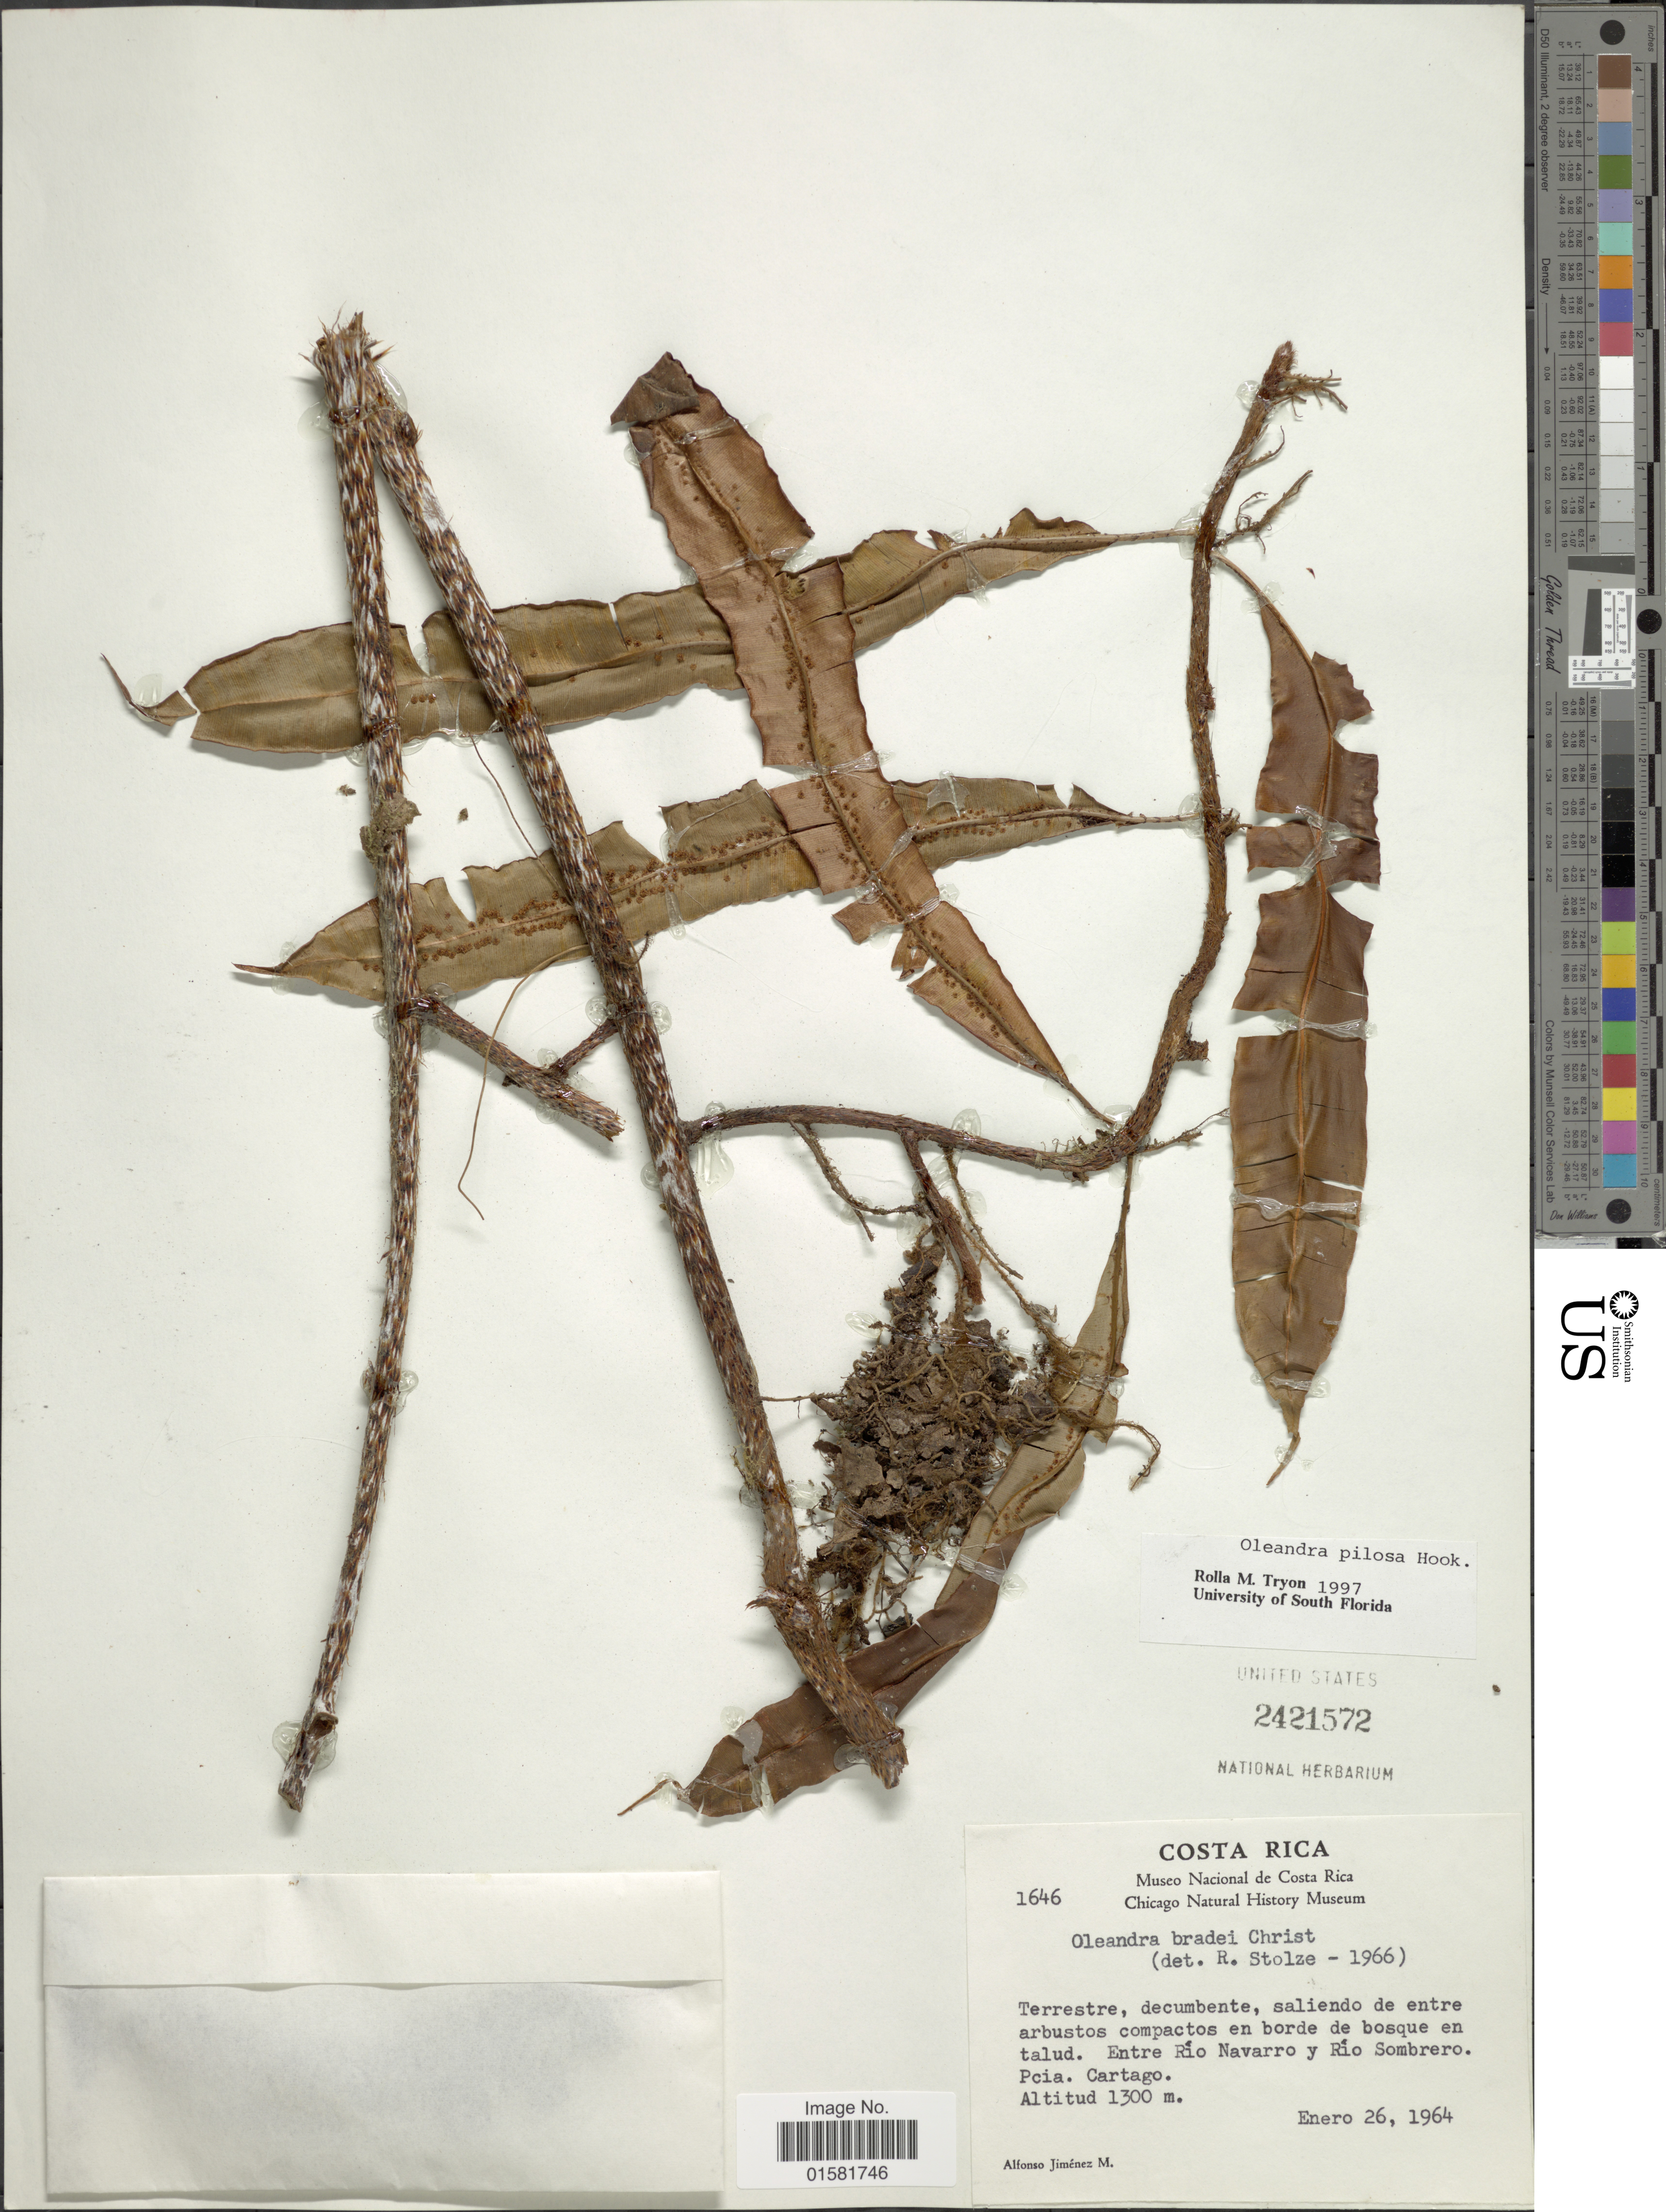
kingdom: Plantae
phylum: Tracheophyta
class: Polypodiopsida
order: Polypodiales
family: Oleandraceae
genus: Oleandra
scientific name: Oleandra pilosa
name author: Hook.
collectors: A. Jimenez M.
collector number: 1646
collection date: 1964-01-26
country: Costa Rica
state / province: Cartago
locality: Costs Rica. Entre Rio Navarro y Rio Sombrero. Pcia. Cartago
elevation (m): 1300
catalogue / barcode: US 2421572